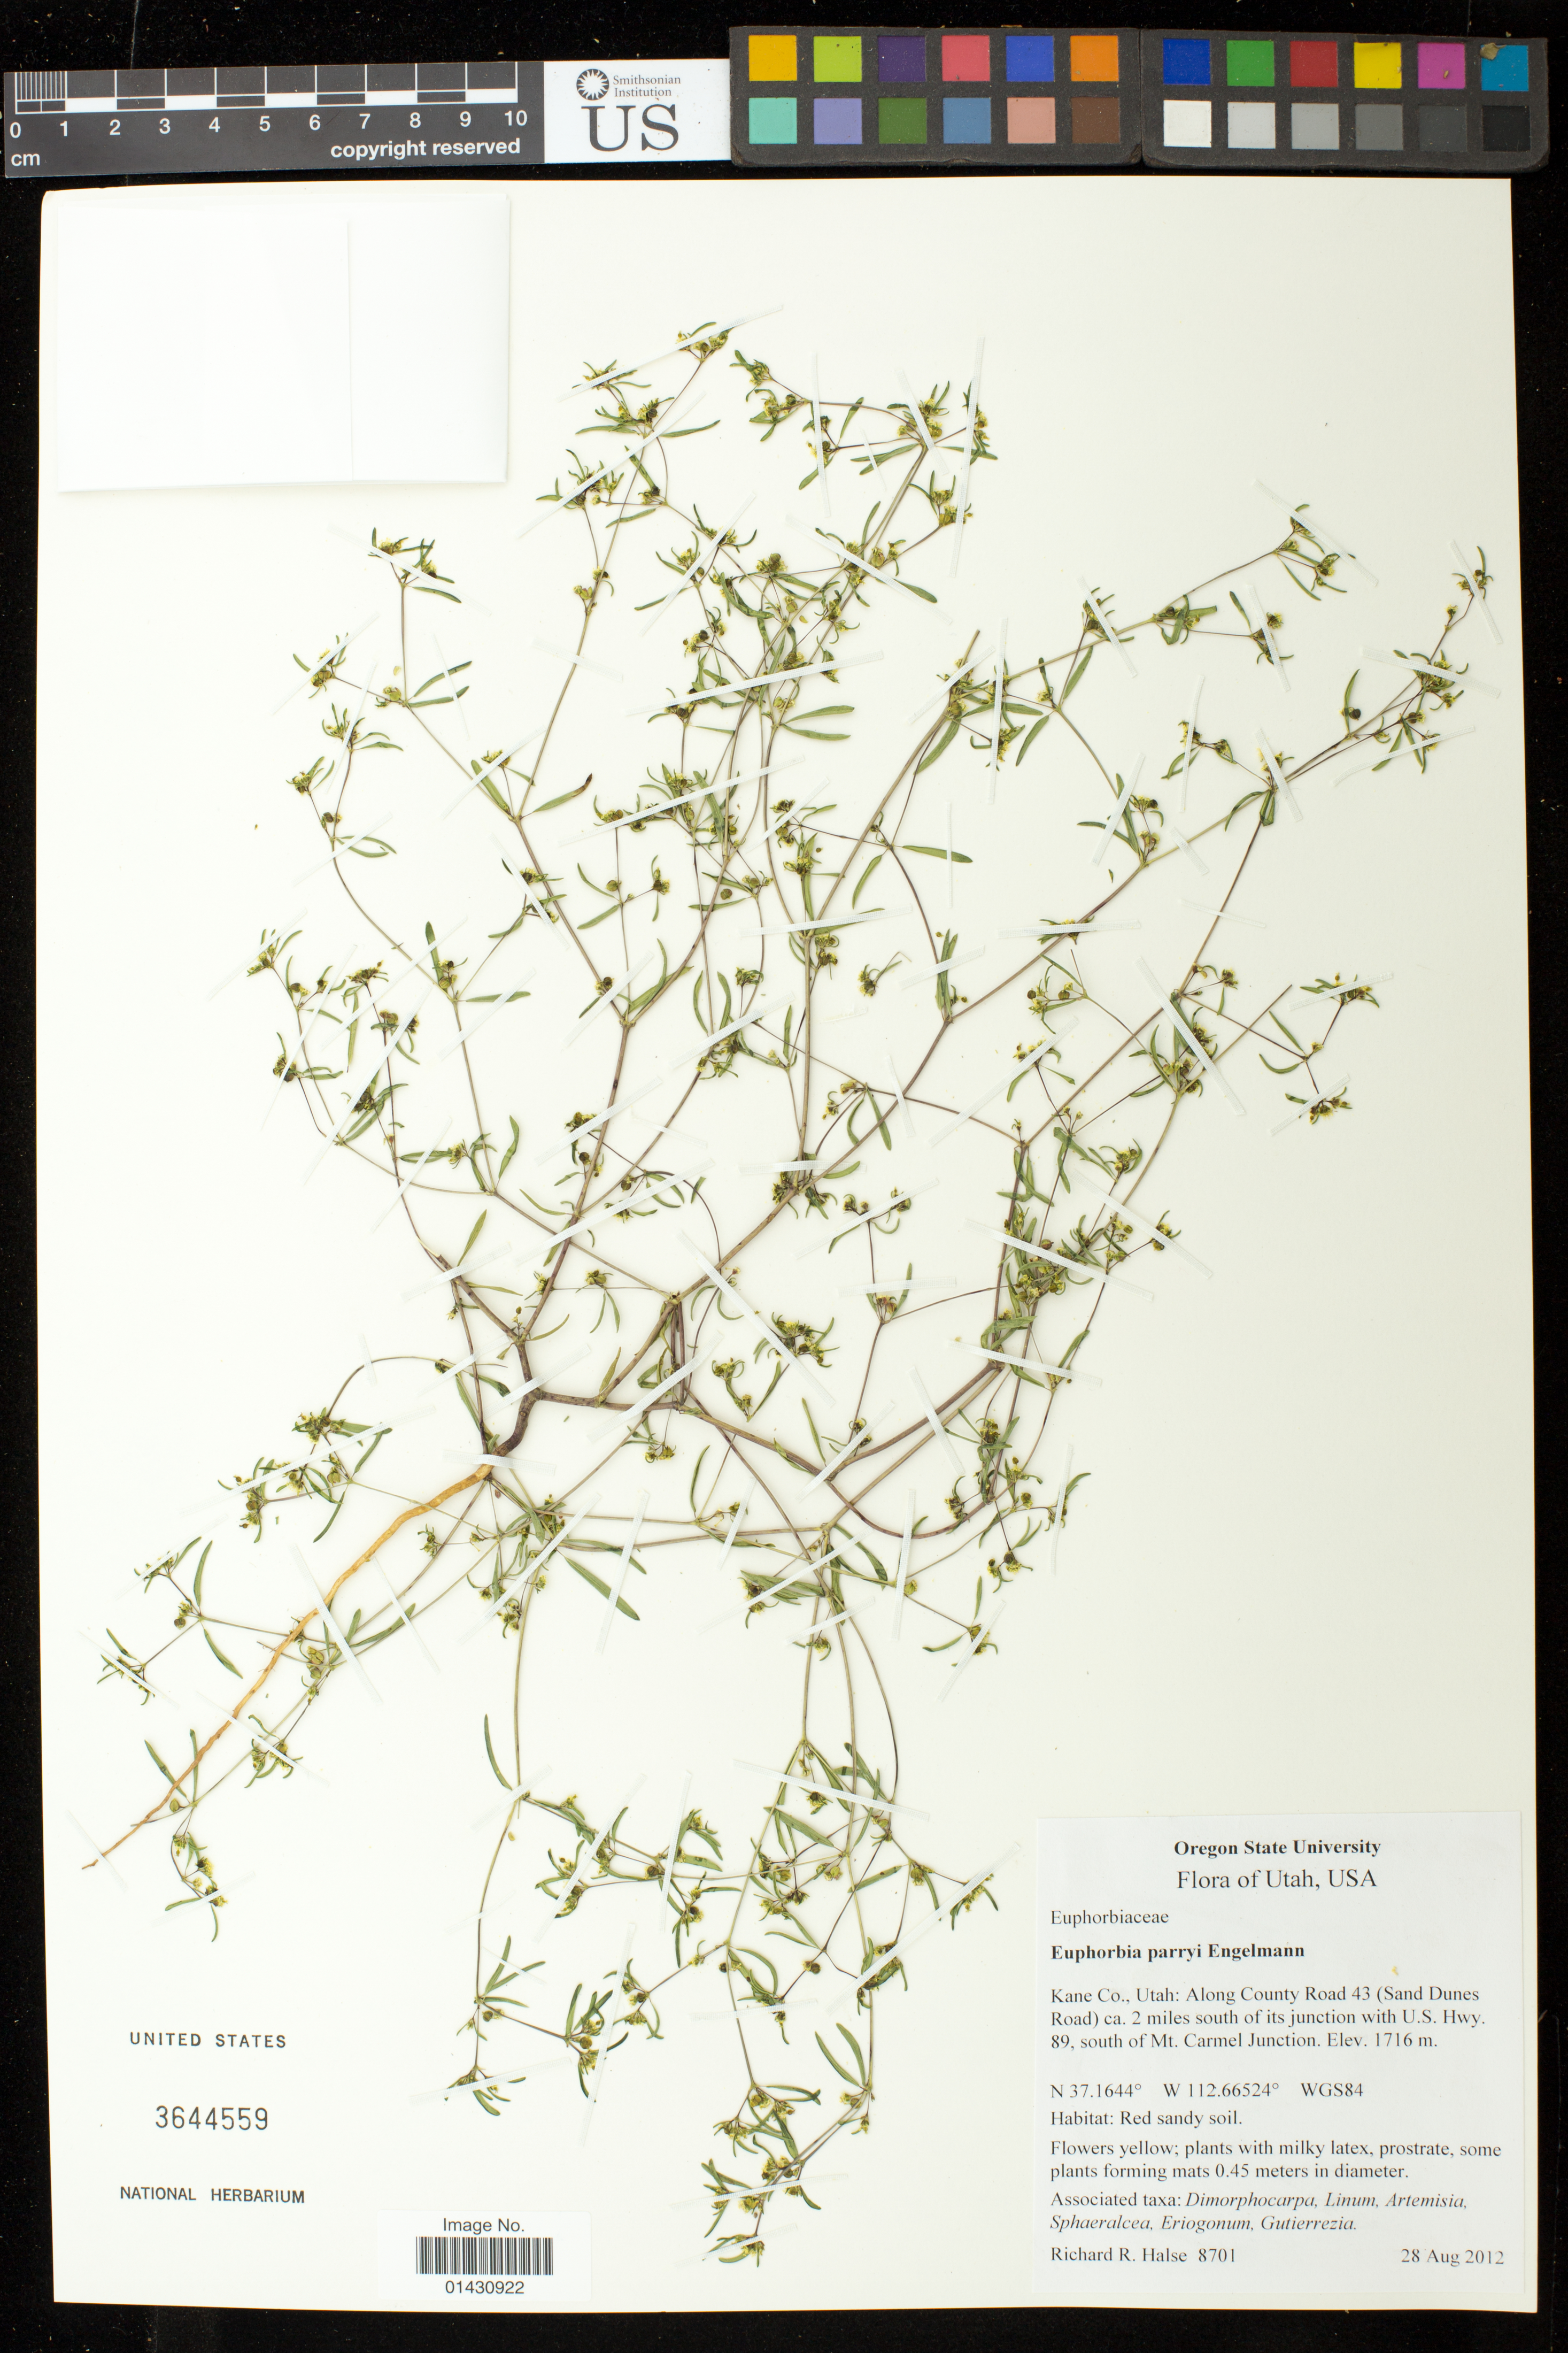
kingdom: Plantae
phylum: Tracheophyta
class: Magnoliopsida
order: Malpighiales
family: Euphorbiaceae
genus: Euphorbia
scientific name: Euphorbia parryi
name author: Engelm.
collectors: R. Halse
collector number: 8701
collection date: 2012-08-28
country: United States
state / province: Utah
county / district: Kane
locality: Along County Road 43 (Sand Dunes Road) ca. 2 miles south of its junction with U.S. Hwy. 89, south of Mt. Carmel Junction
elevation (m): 1716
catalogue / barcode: US 3644559